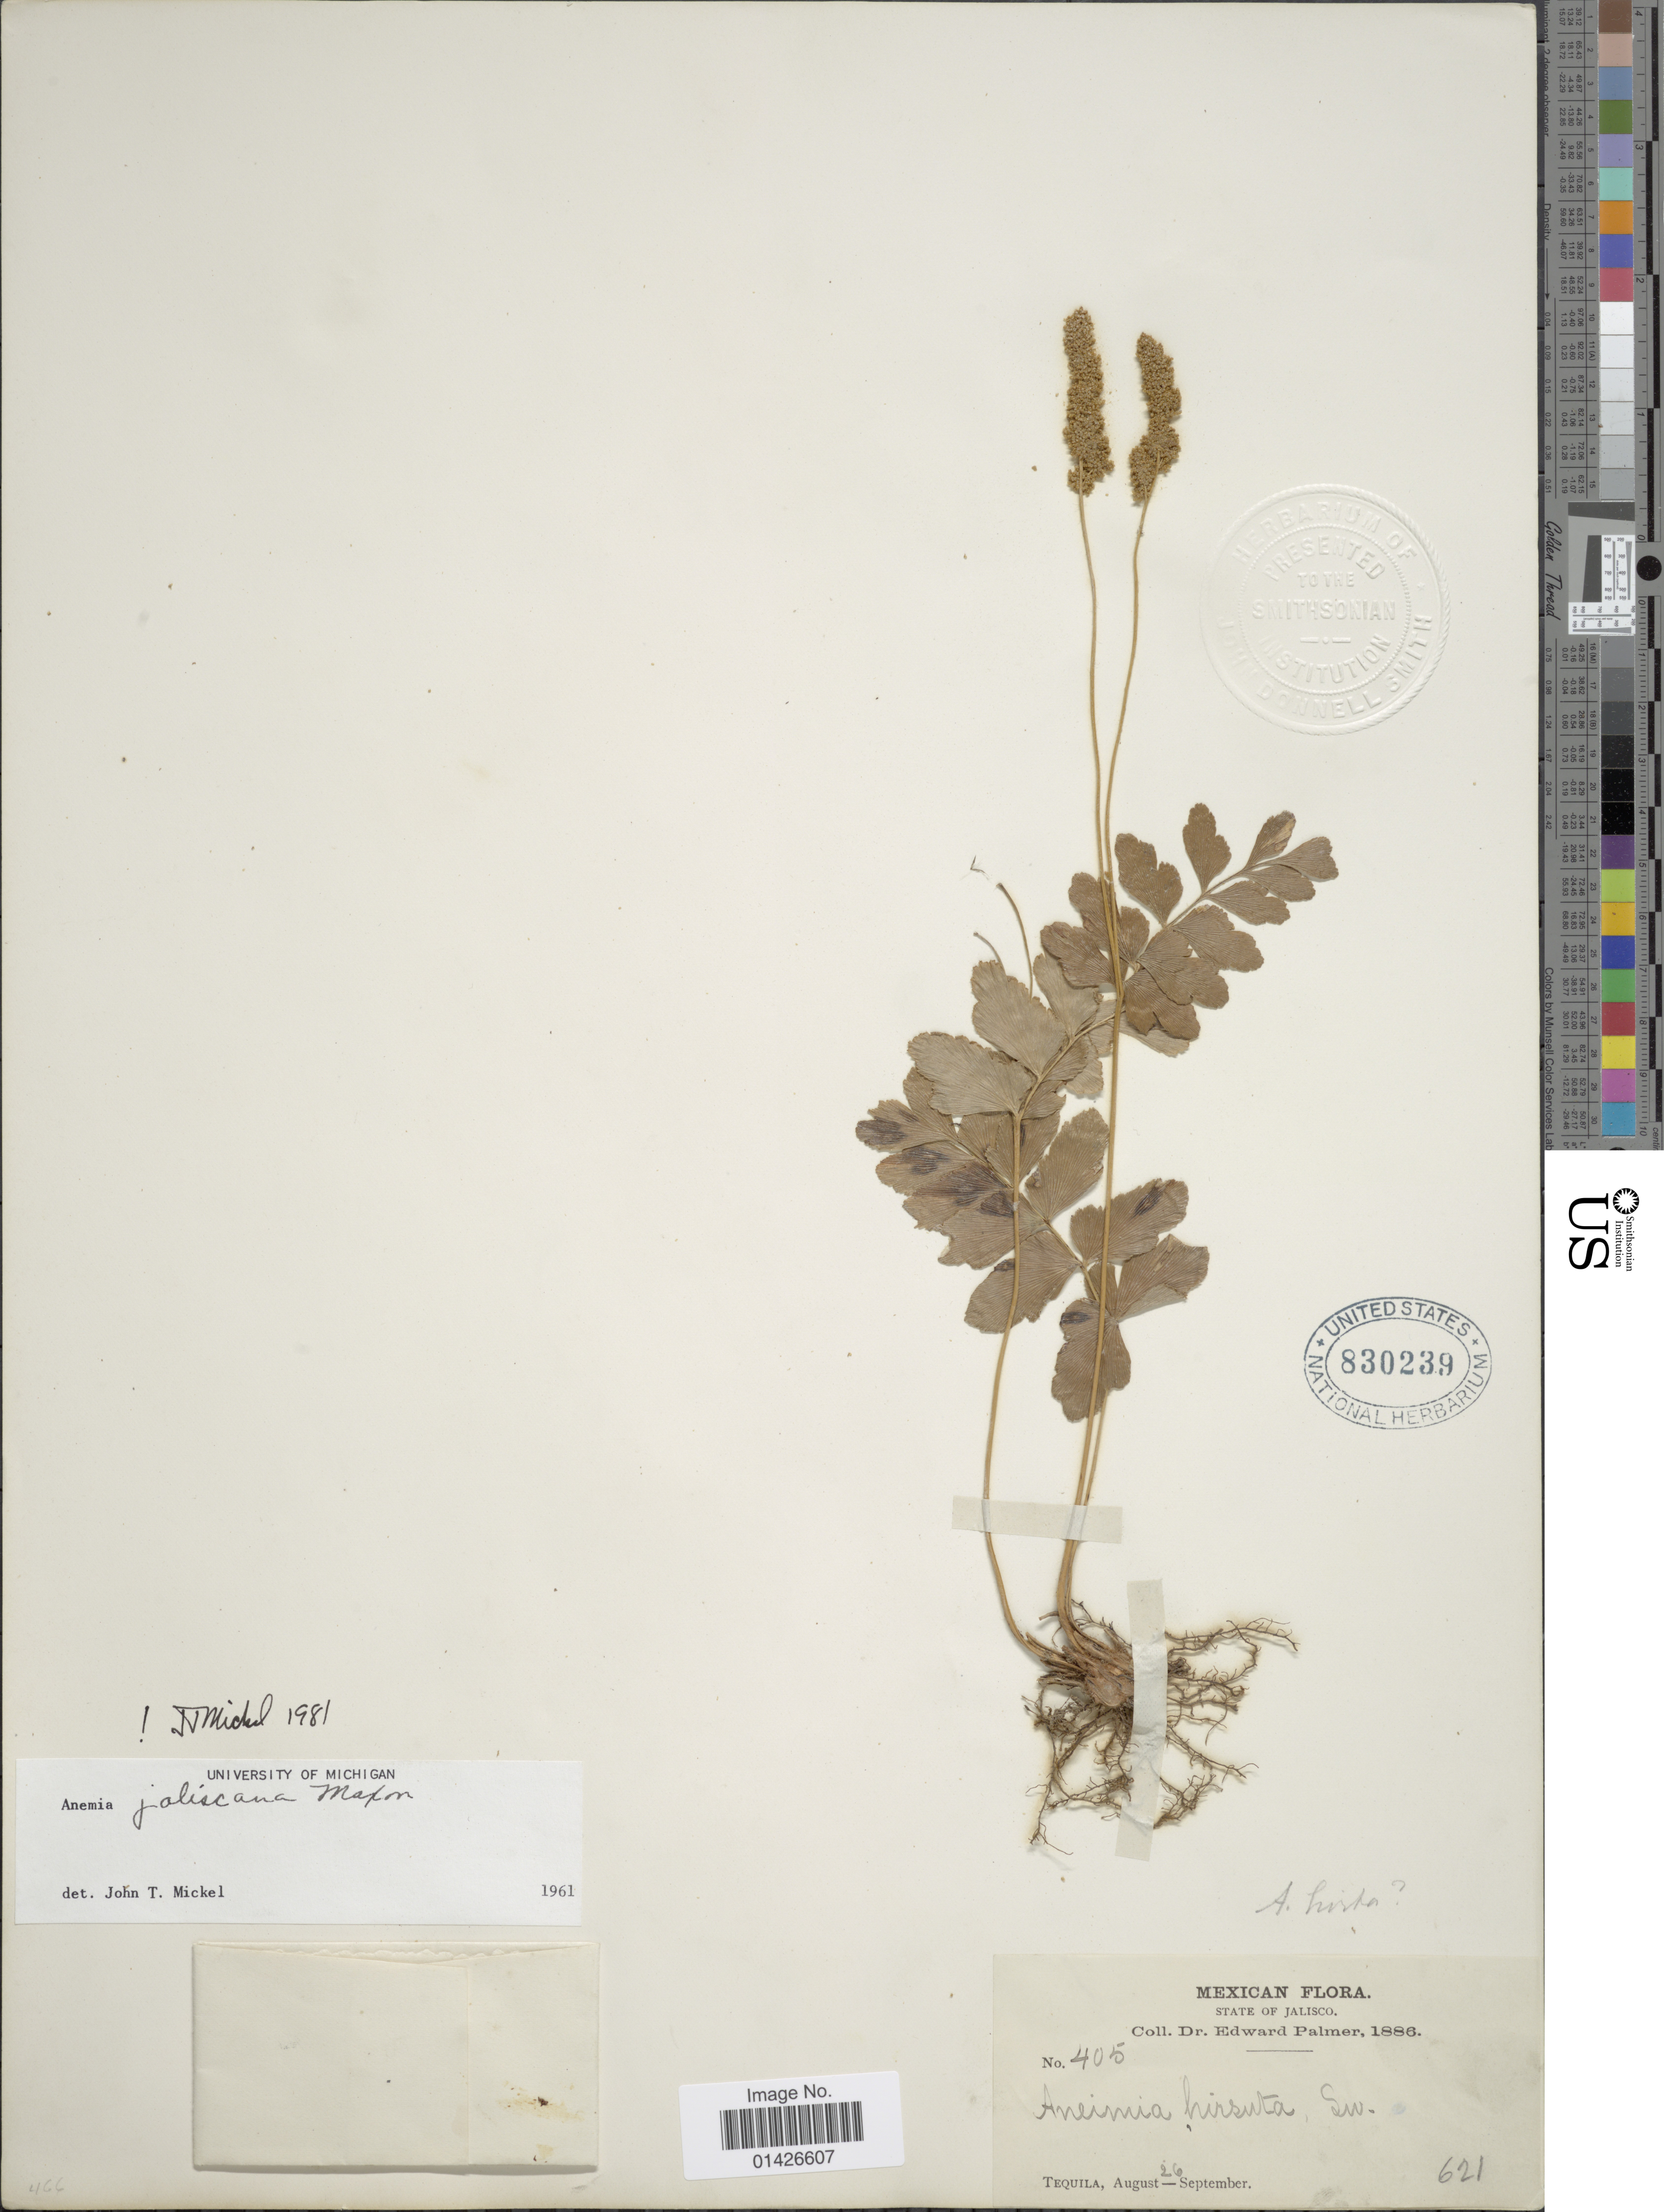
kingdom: Plantae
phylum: Tracheophyta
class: Polypodiopsida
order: Schizaeales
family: Anemiaceae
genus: Anemia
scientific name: Anemia jaliscana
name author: Maxon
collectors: E. Palmer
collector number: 405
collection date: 1886-08-26/1886-09-26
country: Mexico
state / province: Jalisco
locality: Tequila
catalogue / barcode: US 830239